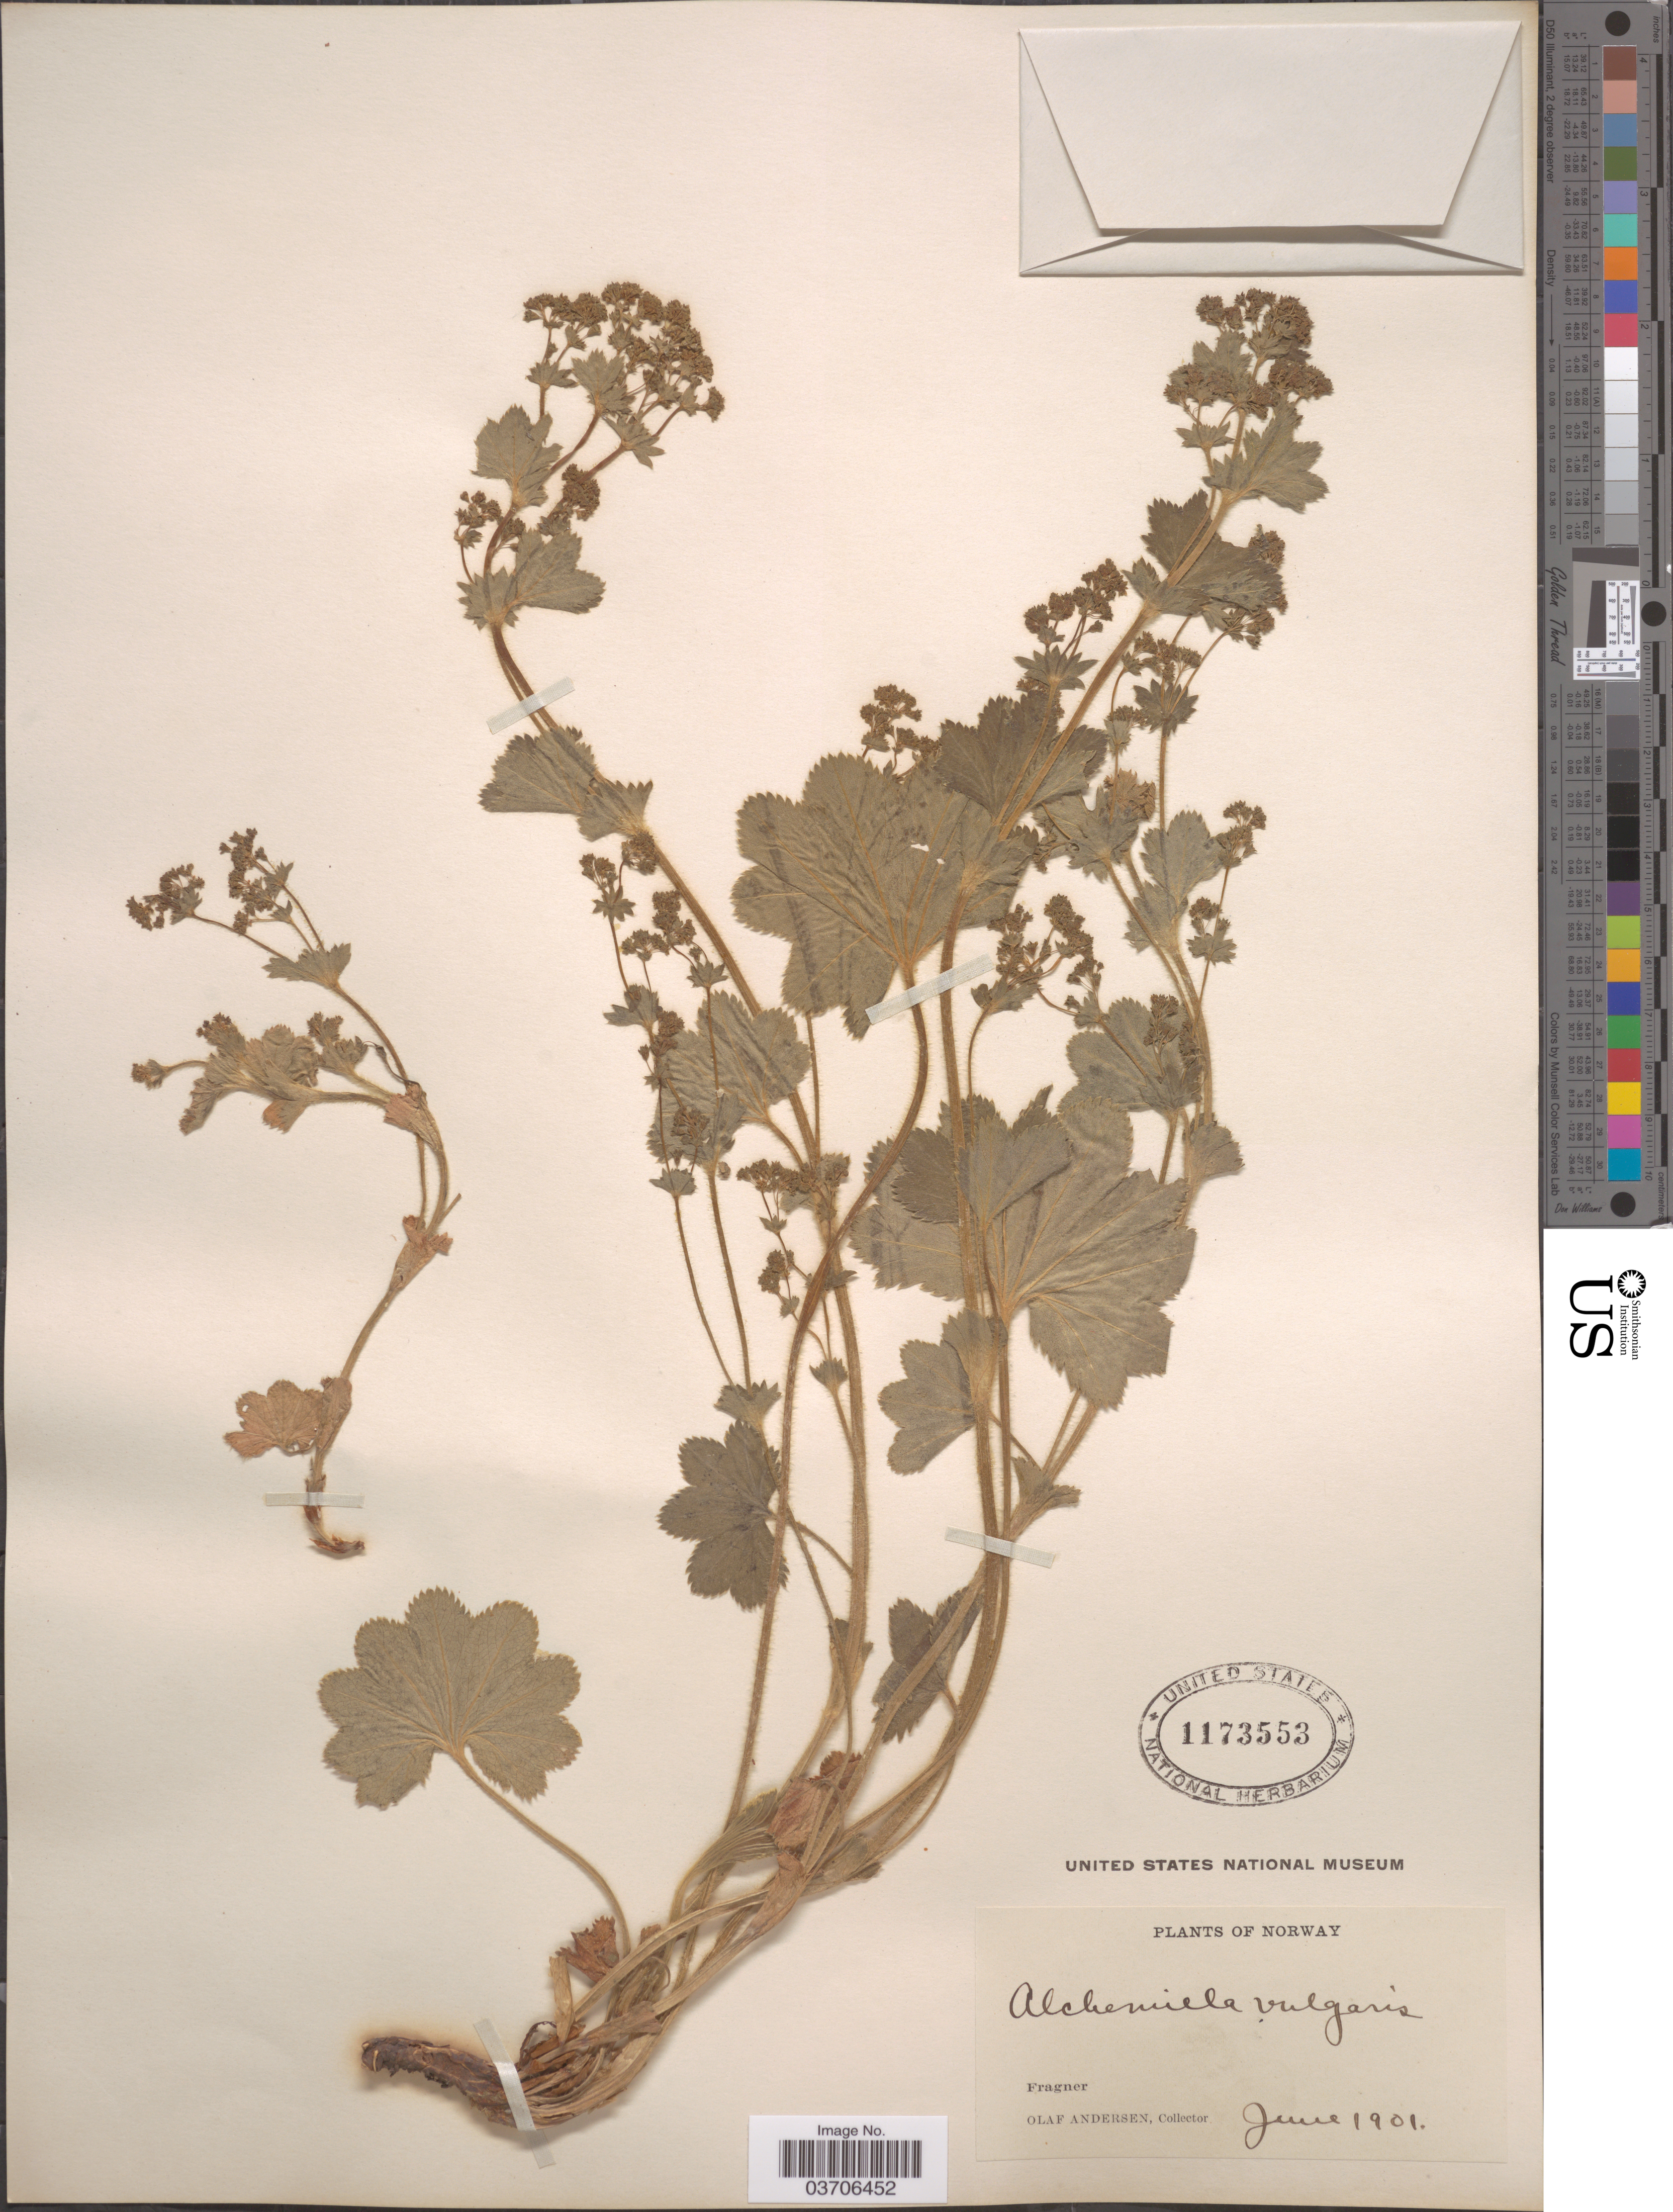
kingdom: Plantae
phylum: Tracheophyta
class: Magnoliopsida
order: Rosales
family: Rosaceae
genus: Alchemilla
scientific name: Alchemilla vulgaris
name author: L.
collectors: O. Andersen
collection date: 1901-06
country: Norway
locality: Fragner.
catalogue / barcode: US 1173553